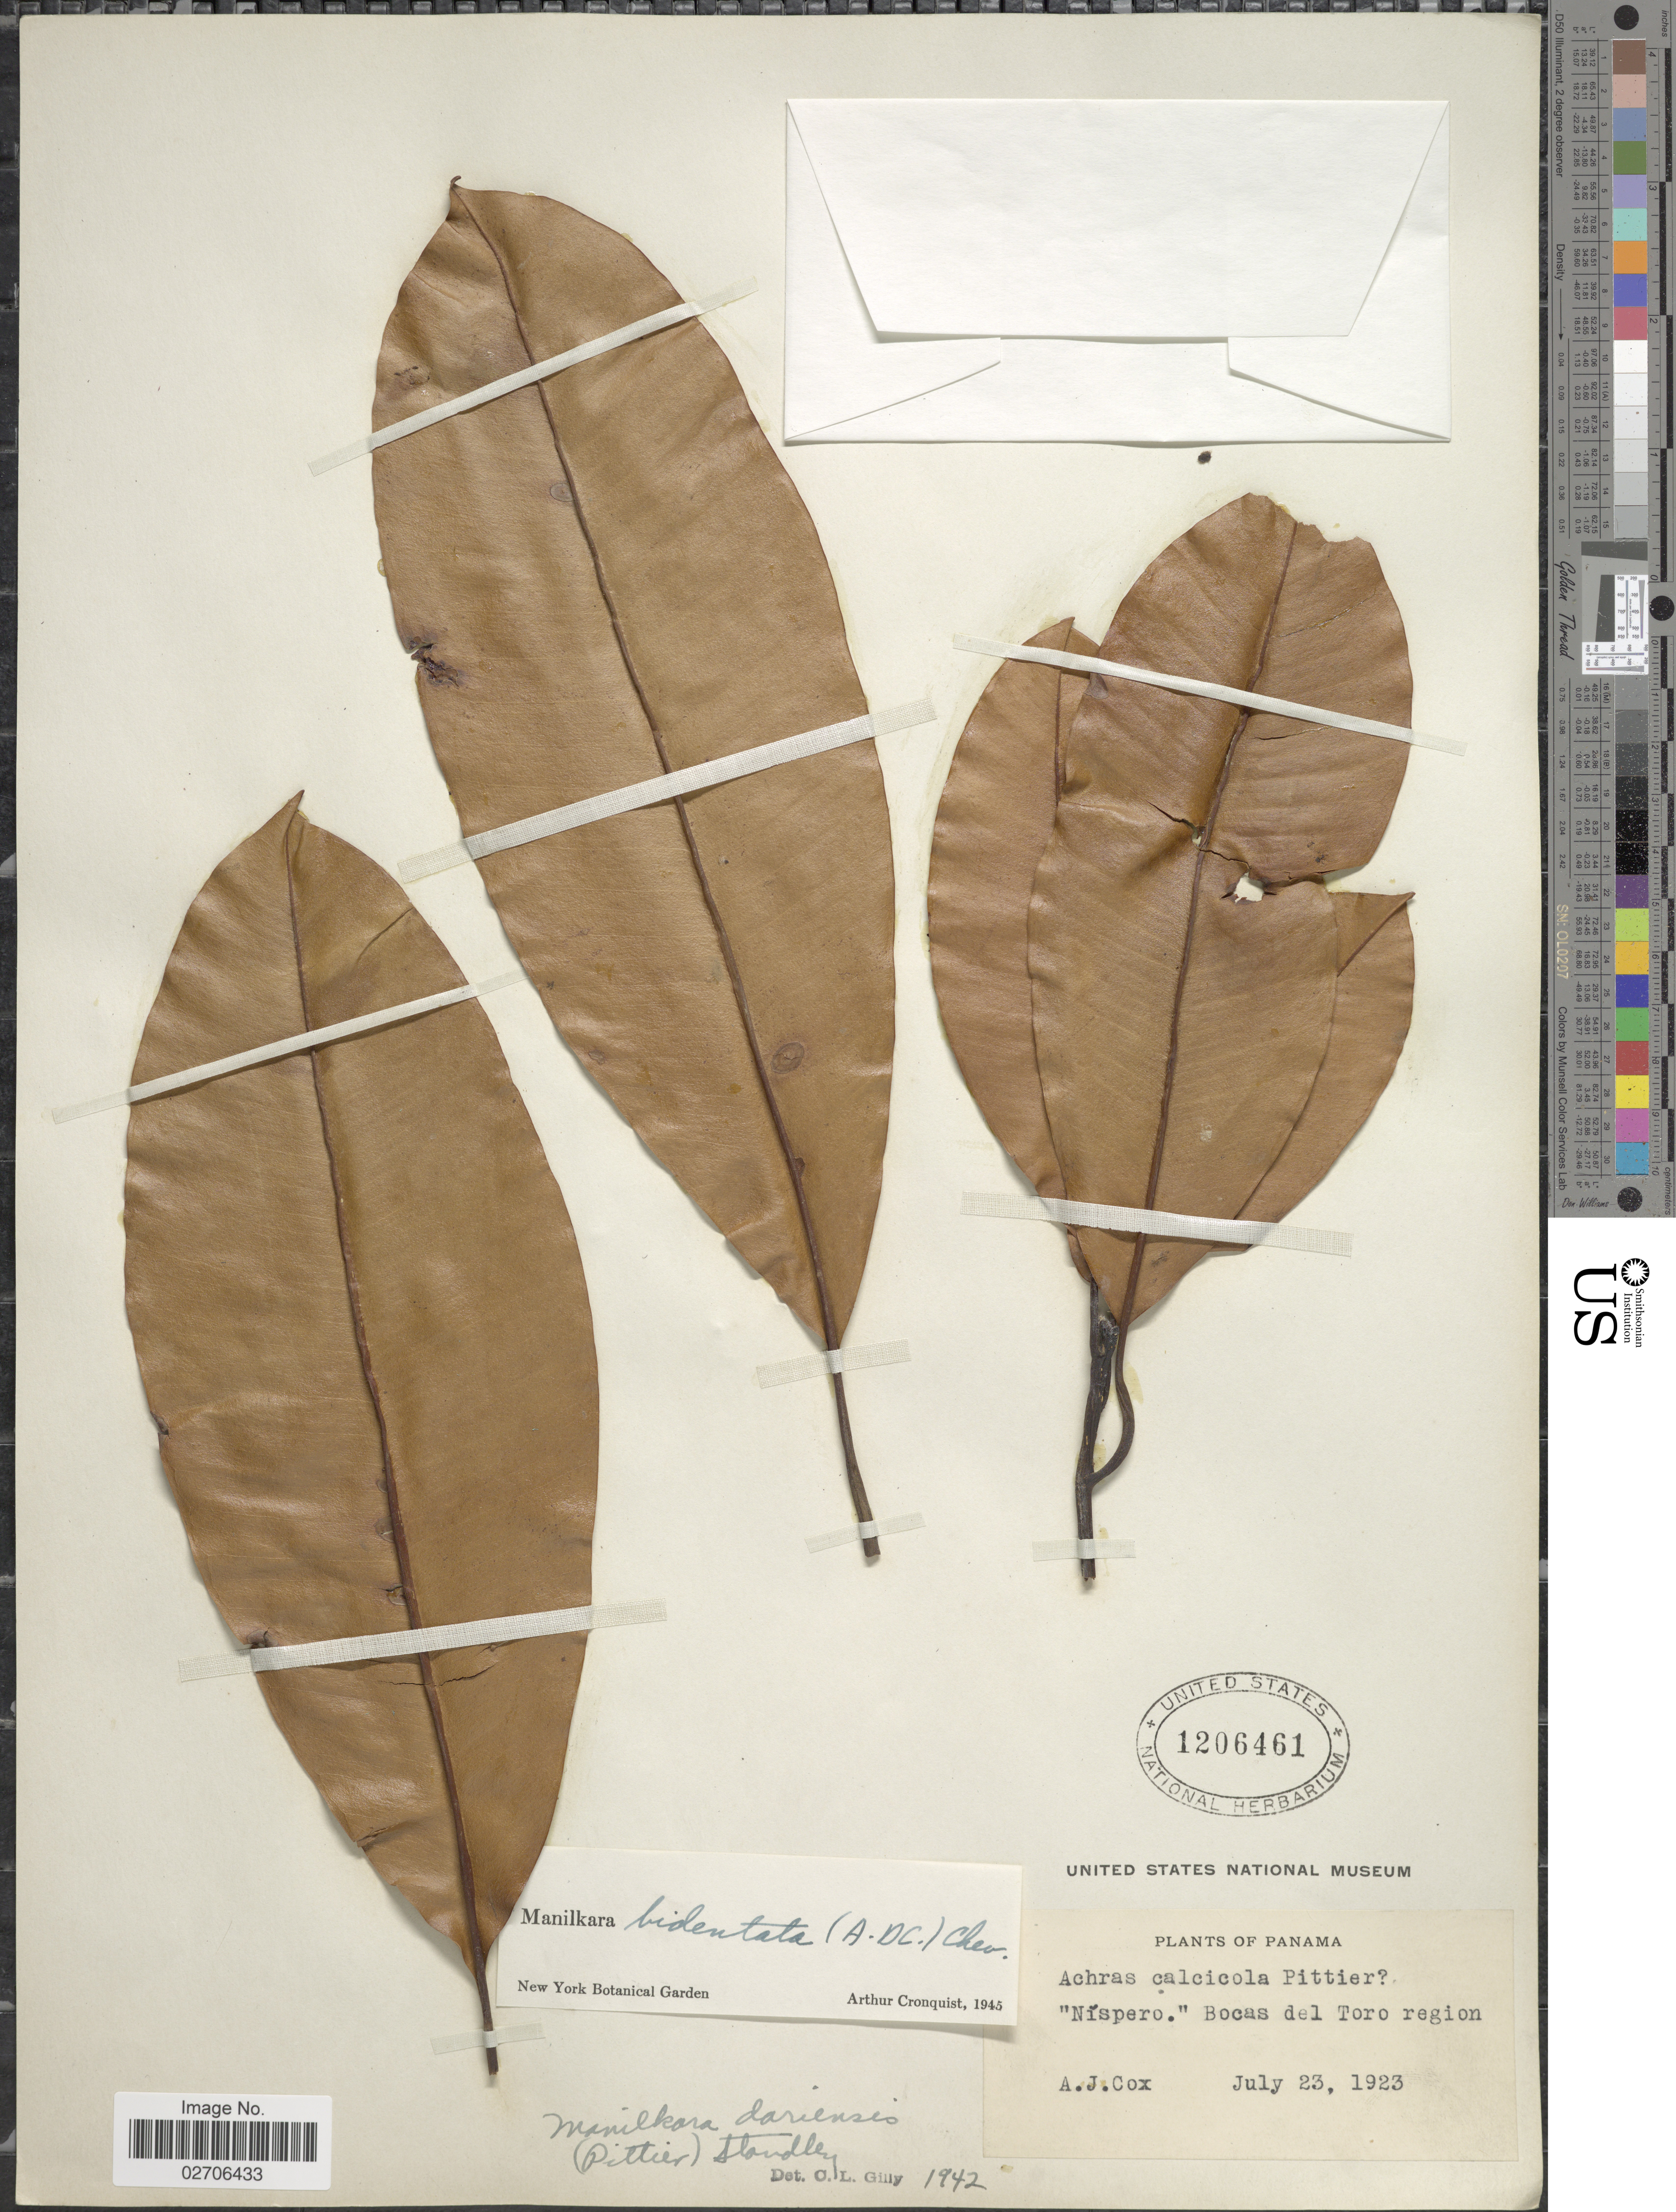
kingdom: Plantae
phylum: Tracheophyta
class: Magnoliopsida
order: Ericales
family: Sapotaceae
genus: Manilkara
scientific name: Manilkara bidentata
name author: (A. DC.) A. Chev.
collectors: A. Cox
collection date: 1923-07-23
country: Panama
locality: Bocas del Toro region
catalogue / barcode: US 1206461